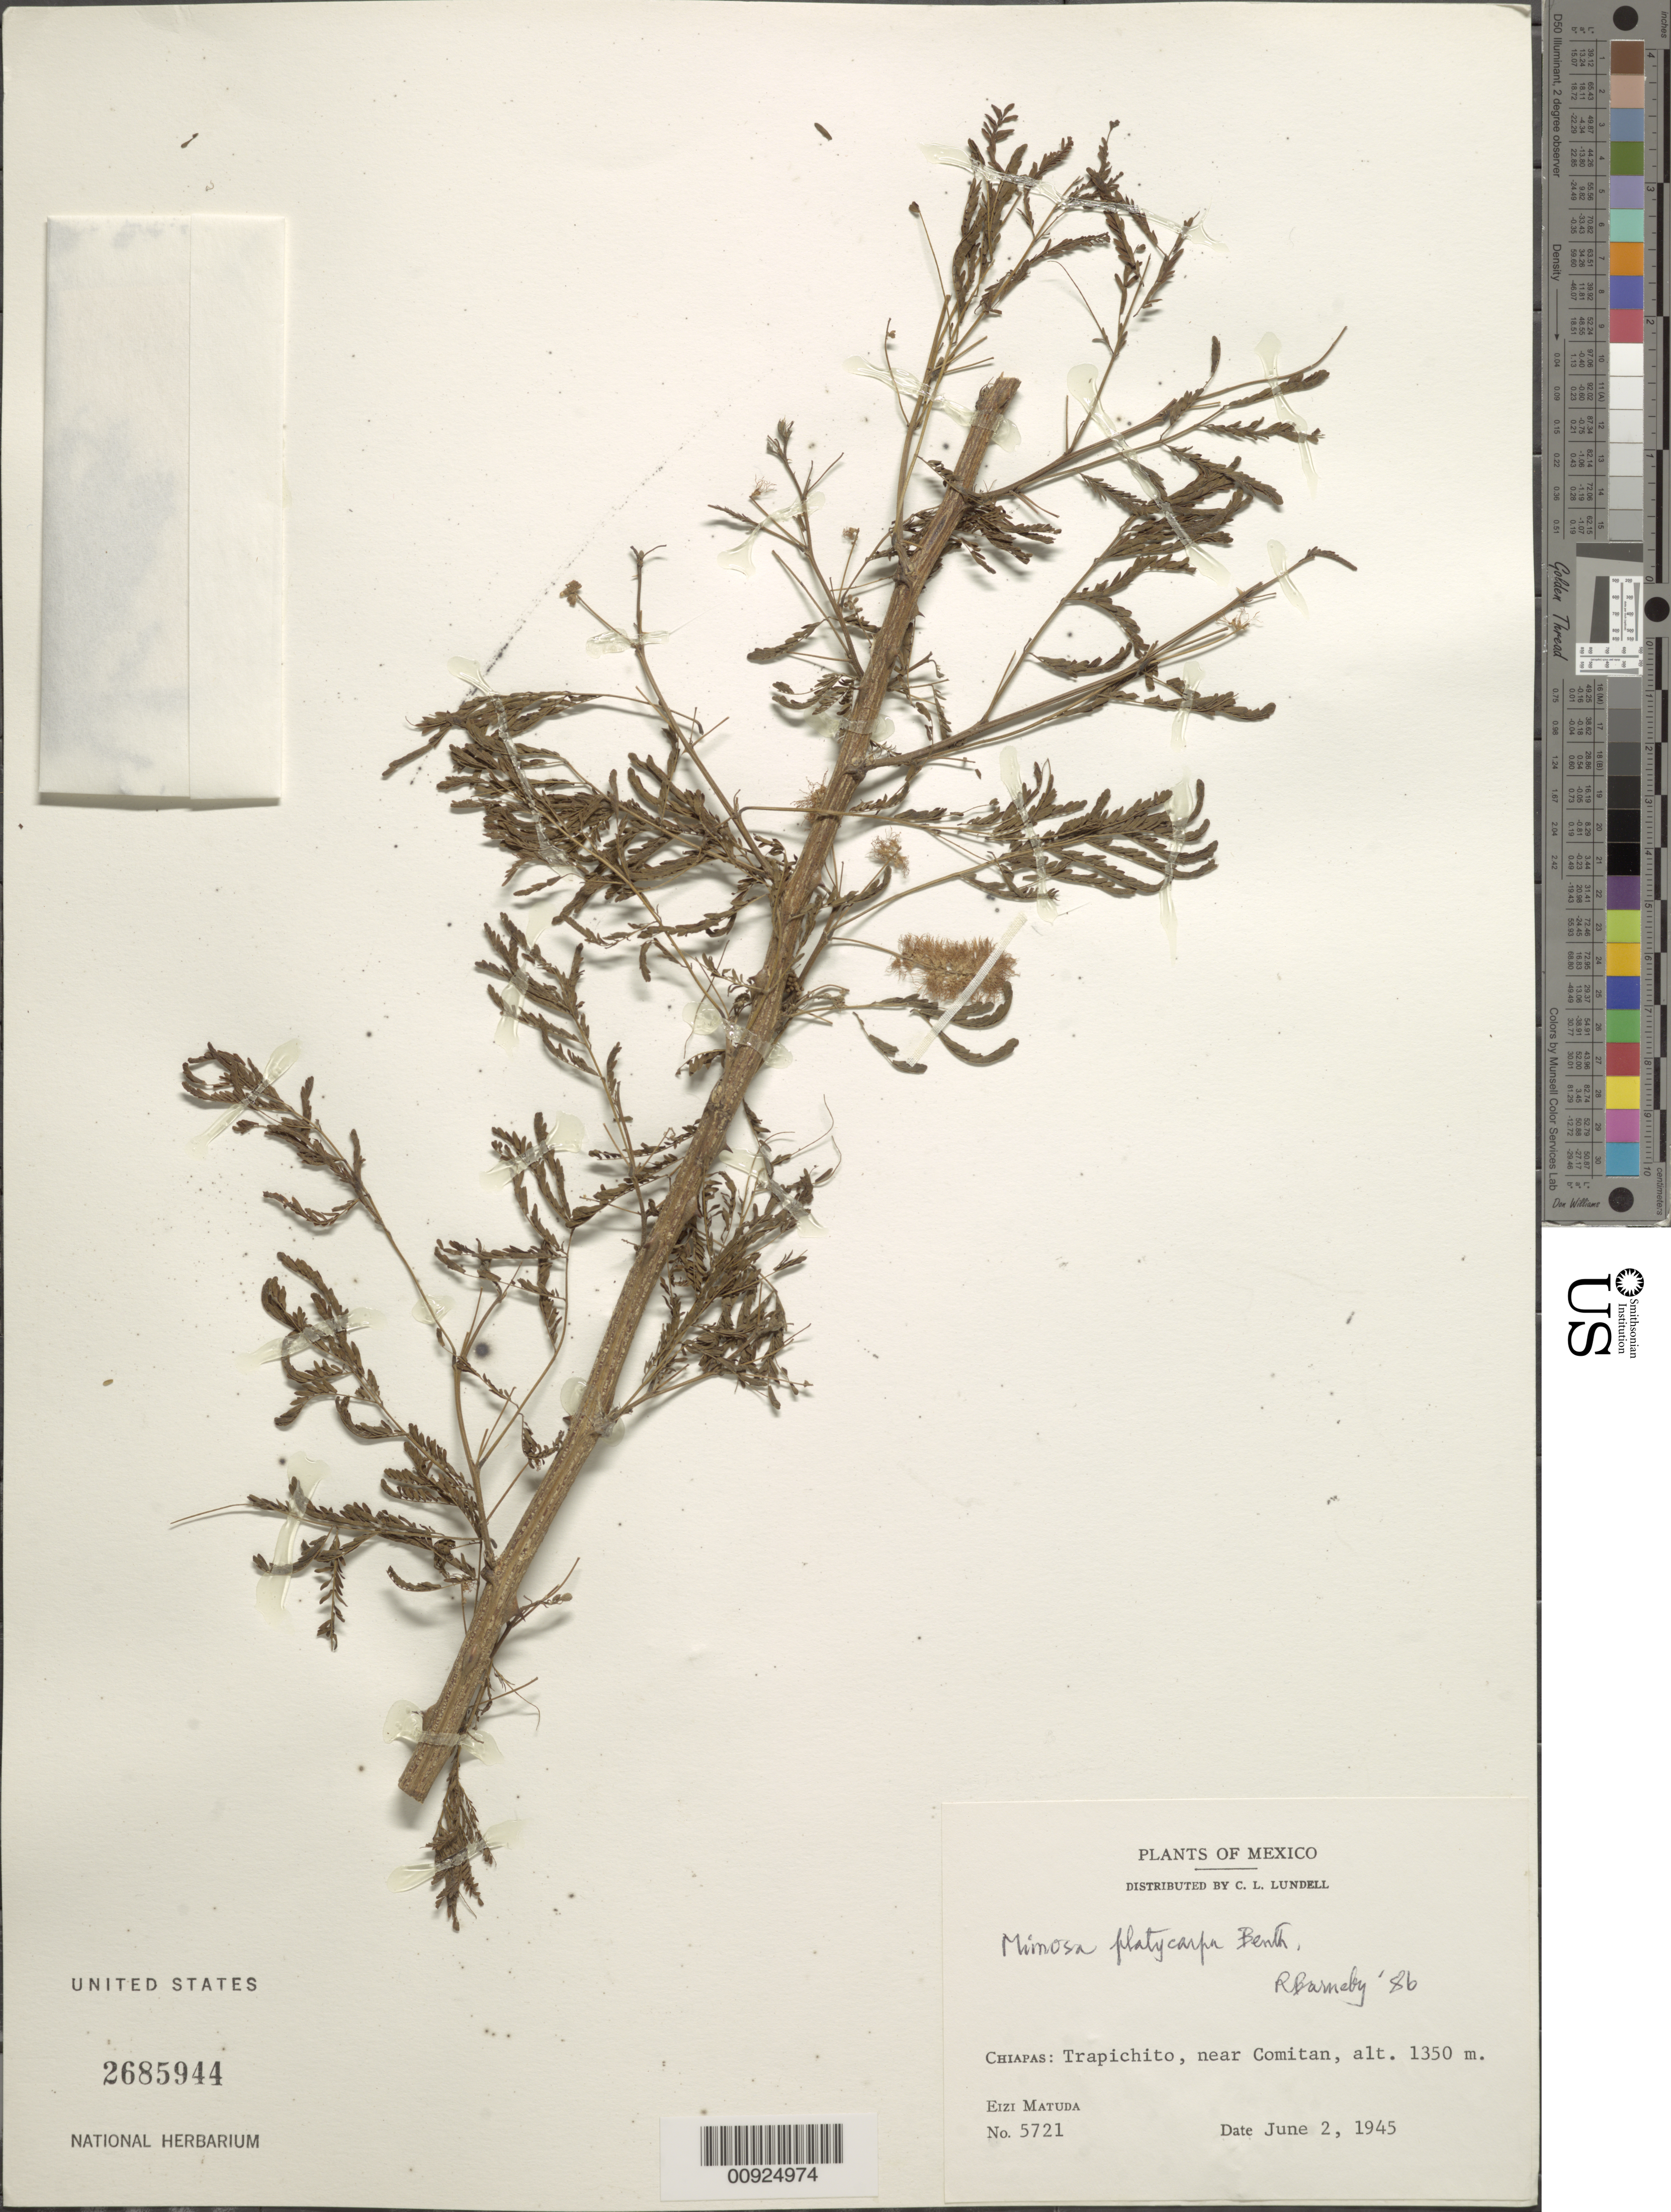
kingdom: Plantae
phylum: Tracheophyta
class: Magnoliopsida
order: Fabales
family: Fabaceae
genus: Mimosa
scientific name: Mimosa platycarpa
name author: Benth.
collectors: E. Matuda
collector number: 5721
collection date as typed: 02 Jun 1945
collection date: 1945-06-02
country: Mexico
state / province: Chiapas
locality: Chiapas: Trapichito, near Comitan.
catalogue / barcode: US 2685944